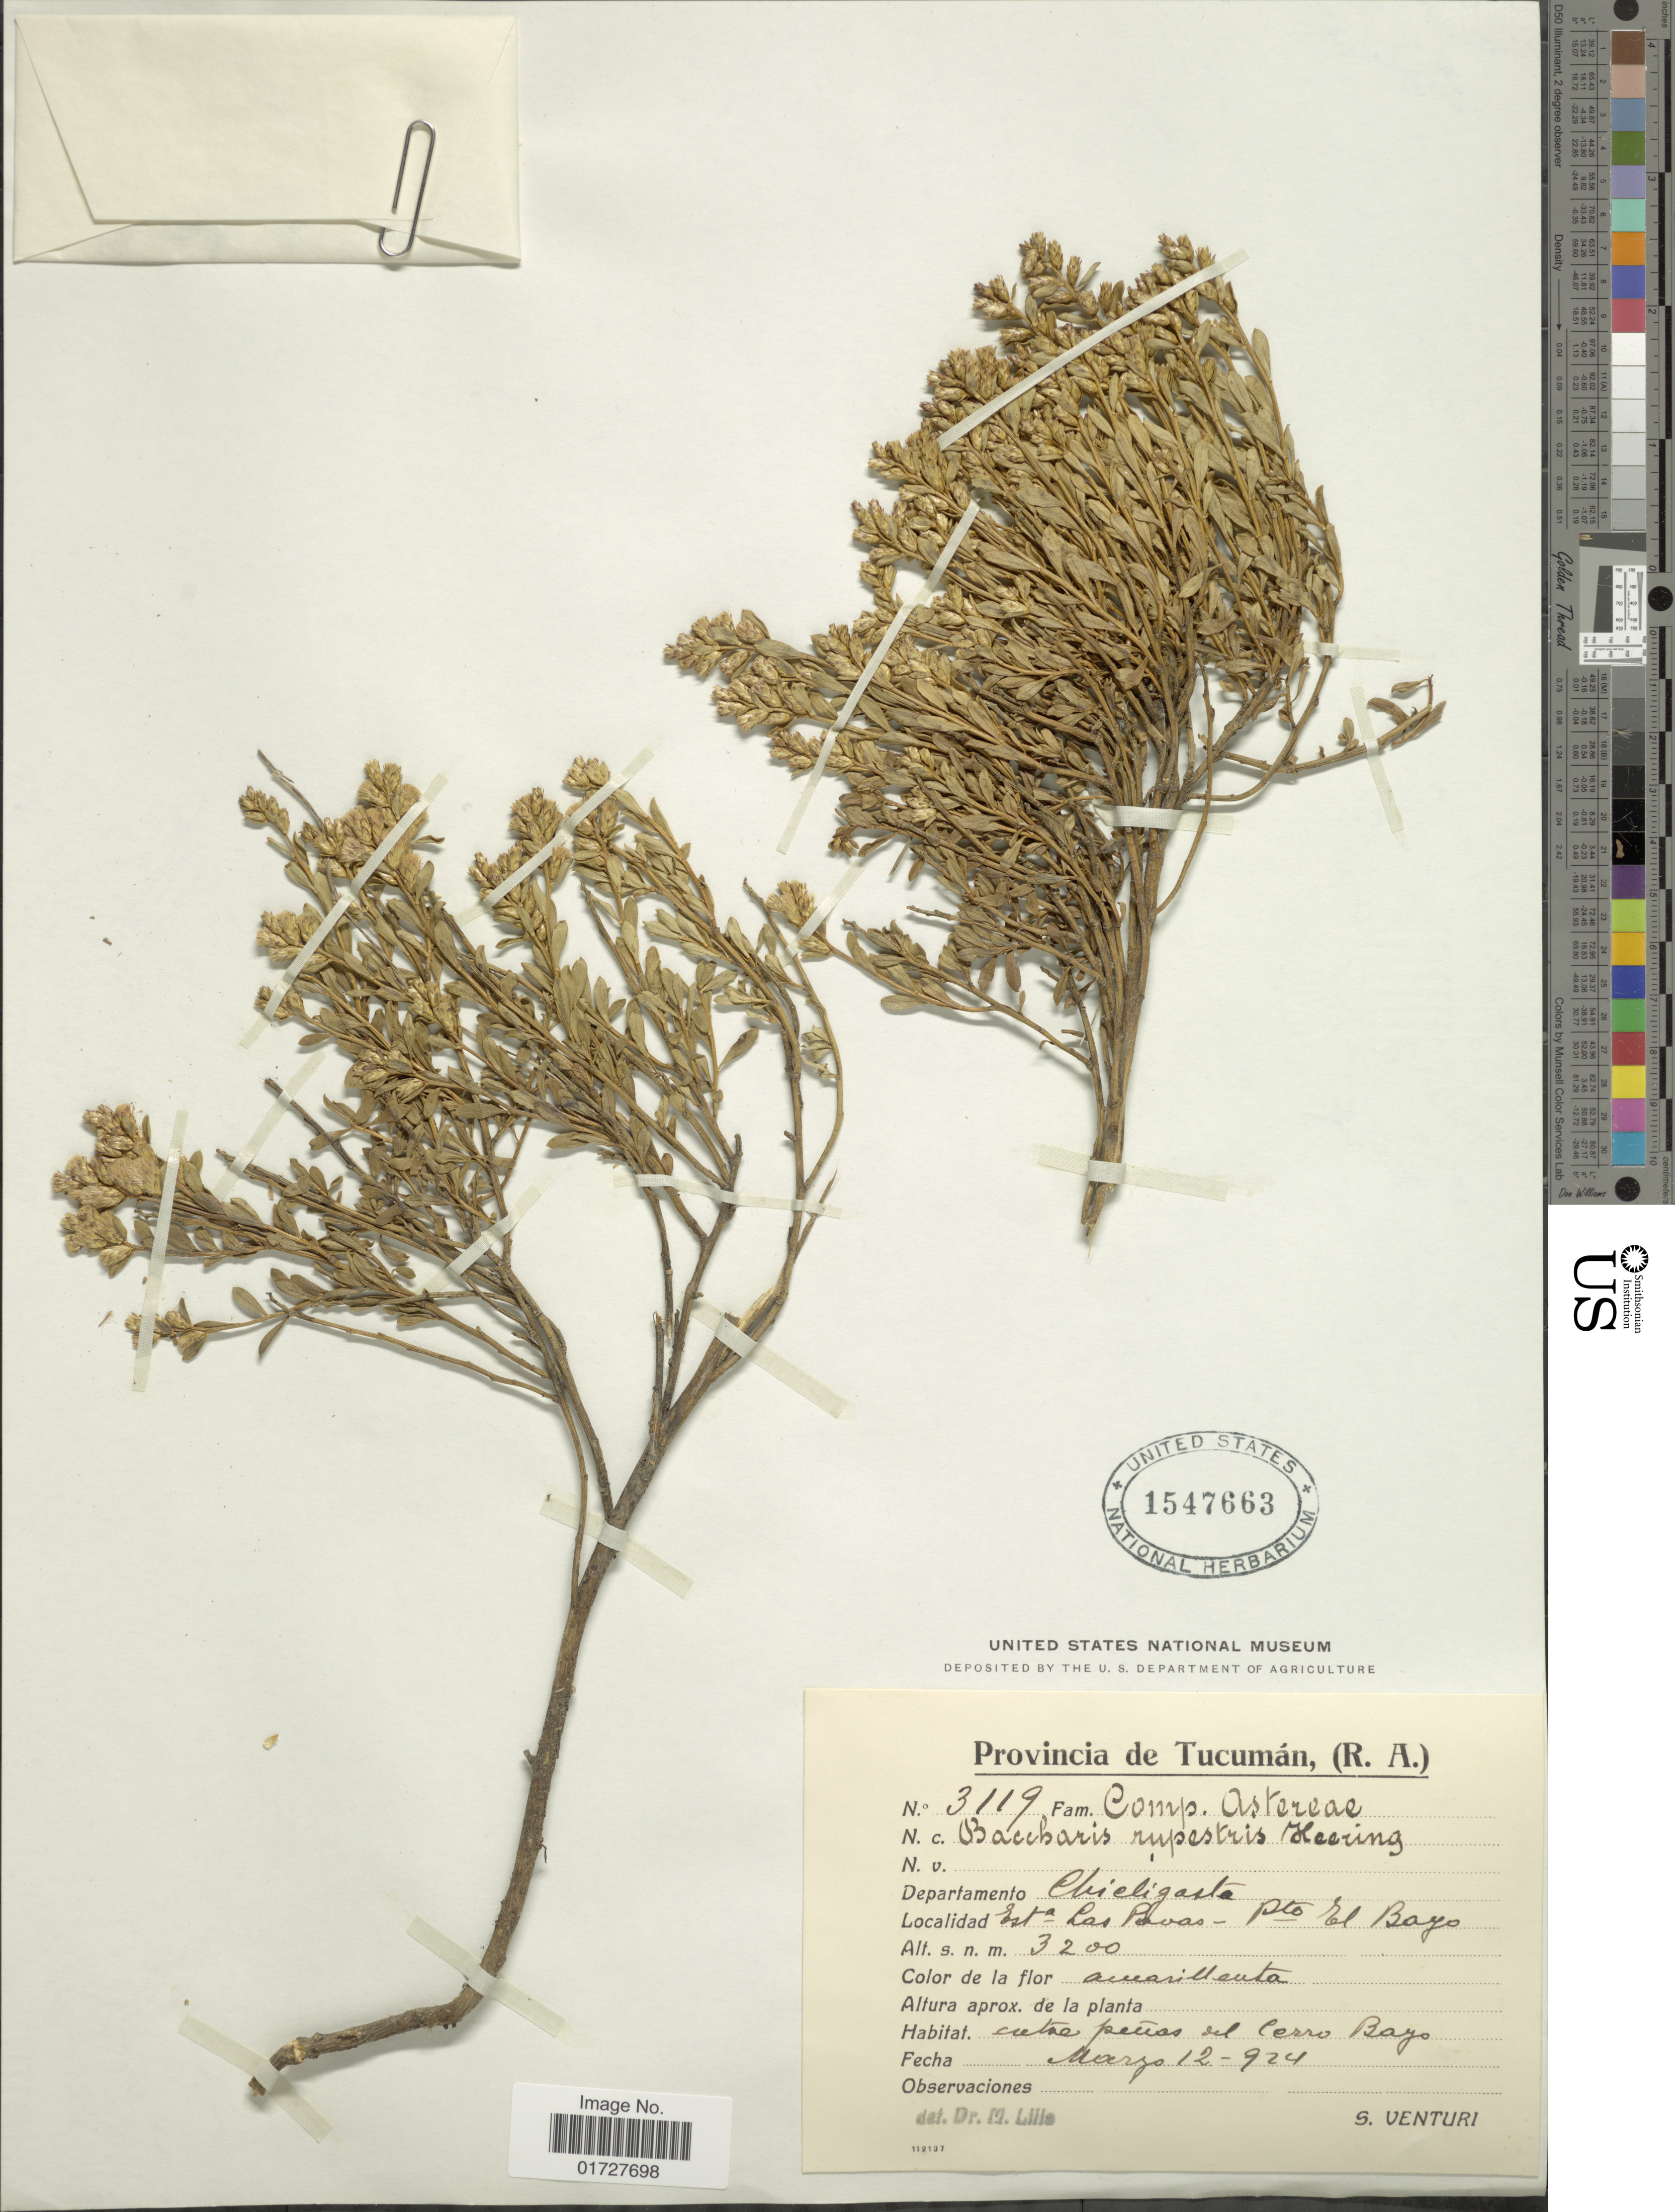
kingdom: Plantae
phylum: Tracheophyta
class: Magnoliopsida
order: Asterales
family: Asteraceae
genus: Baccharis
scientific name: Baccharis rupestris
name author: Heering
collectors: S. Venturi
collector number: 3119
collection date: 1924-03-12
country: Argentina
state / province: Tucuman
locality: Departamento Chicligasta, Esta Las Pavas, Pto El Bayo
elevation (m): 3200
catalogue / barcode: US 1547663